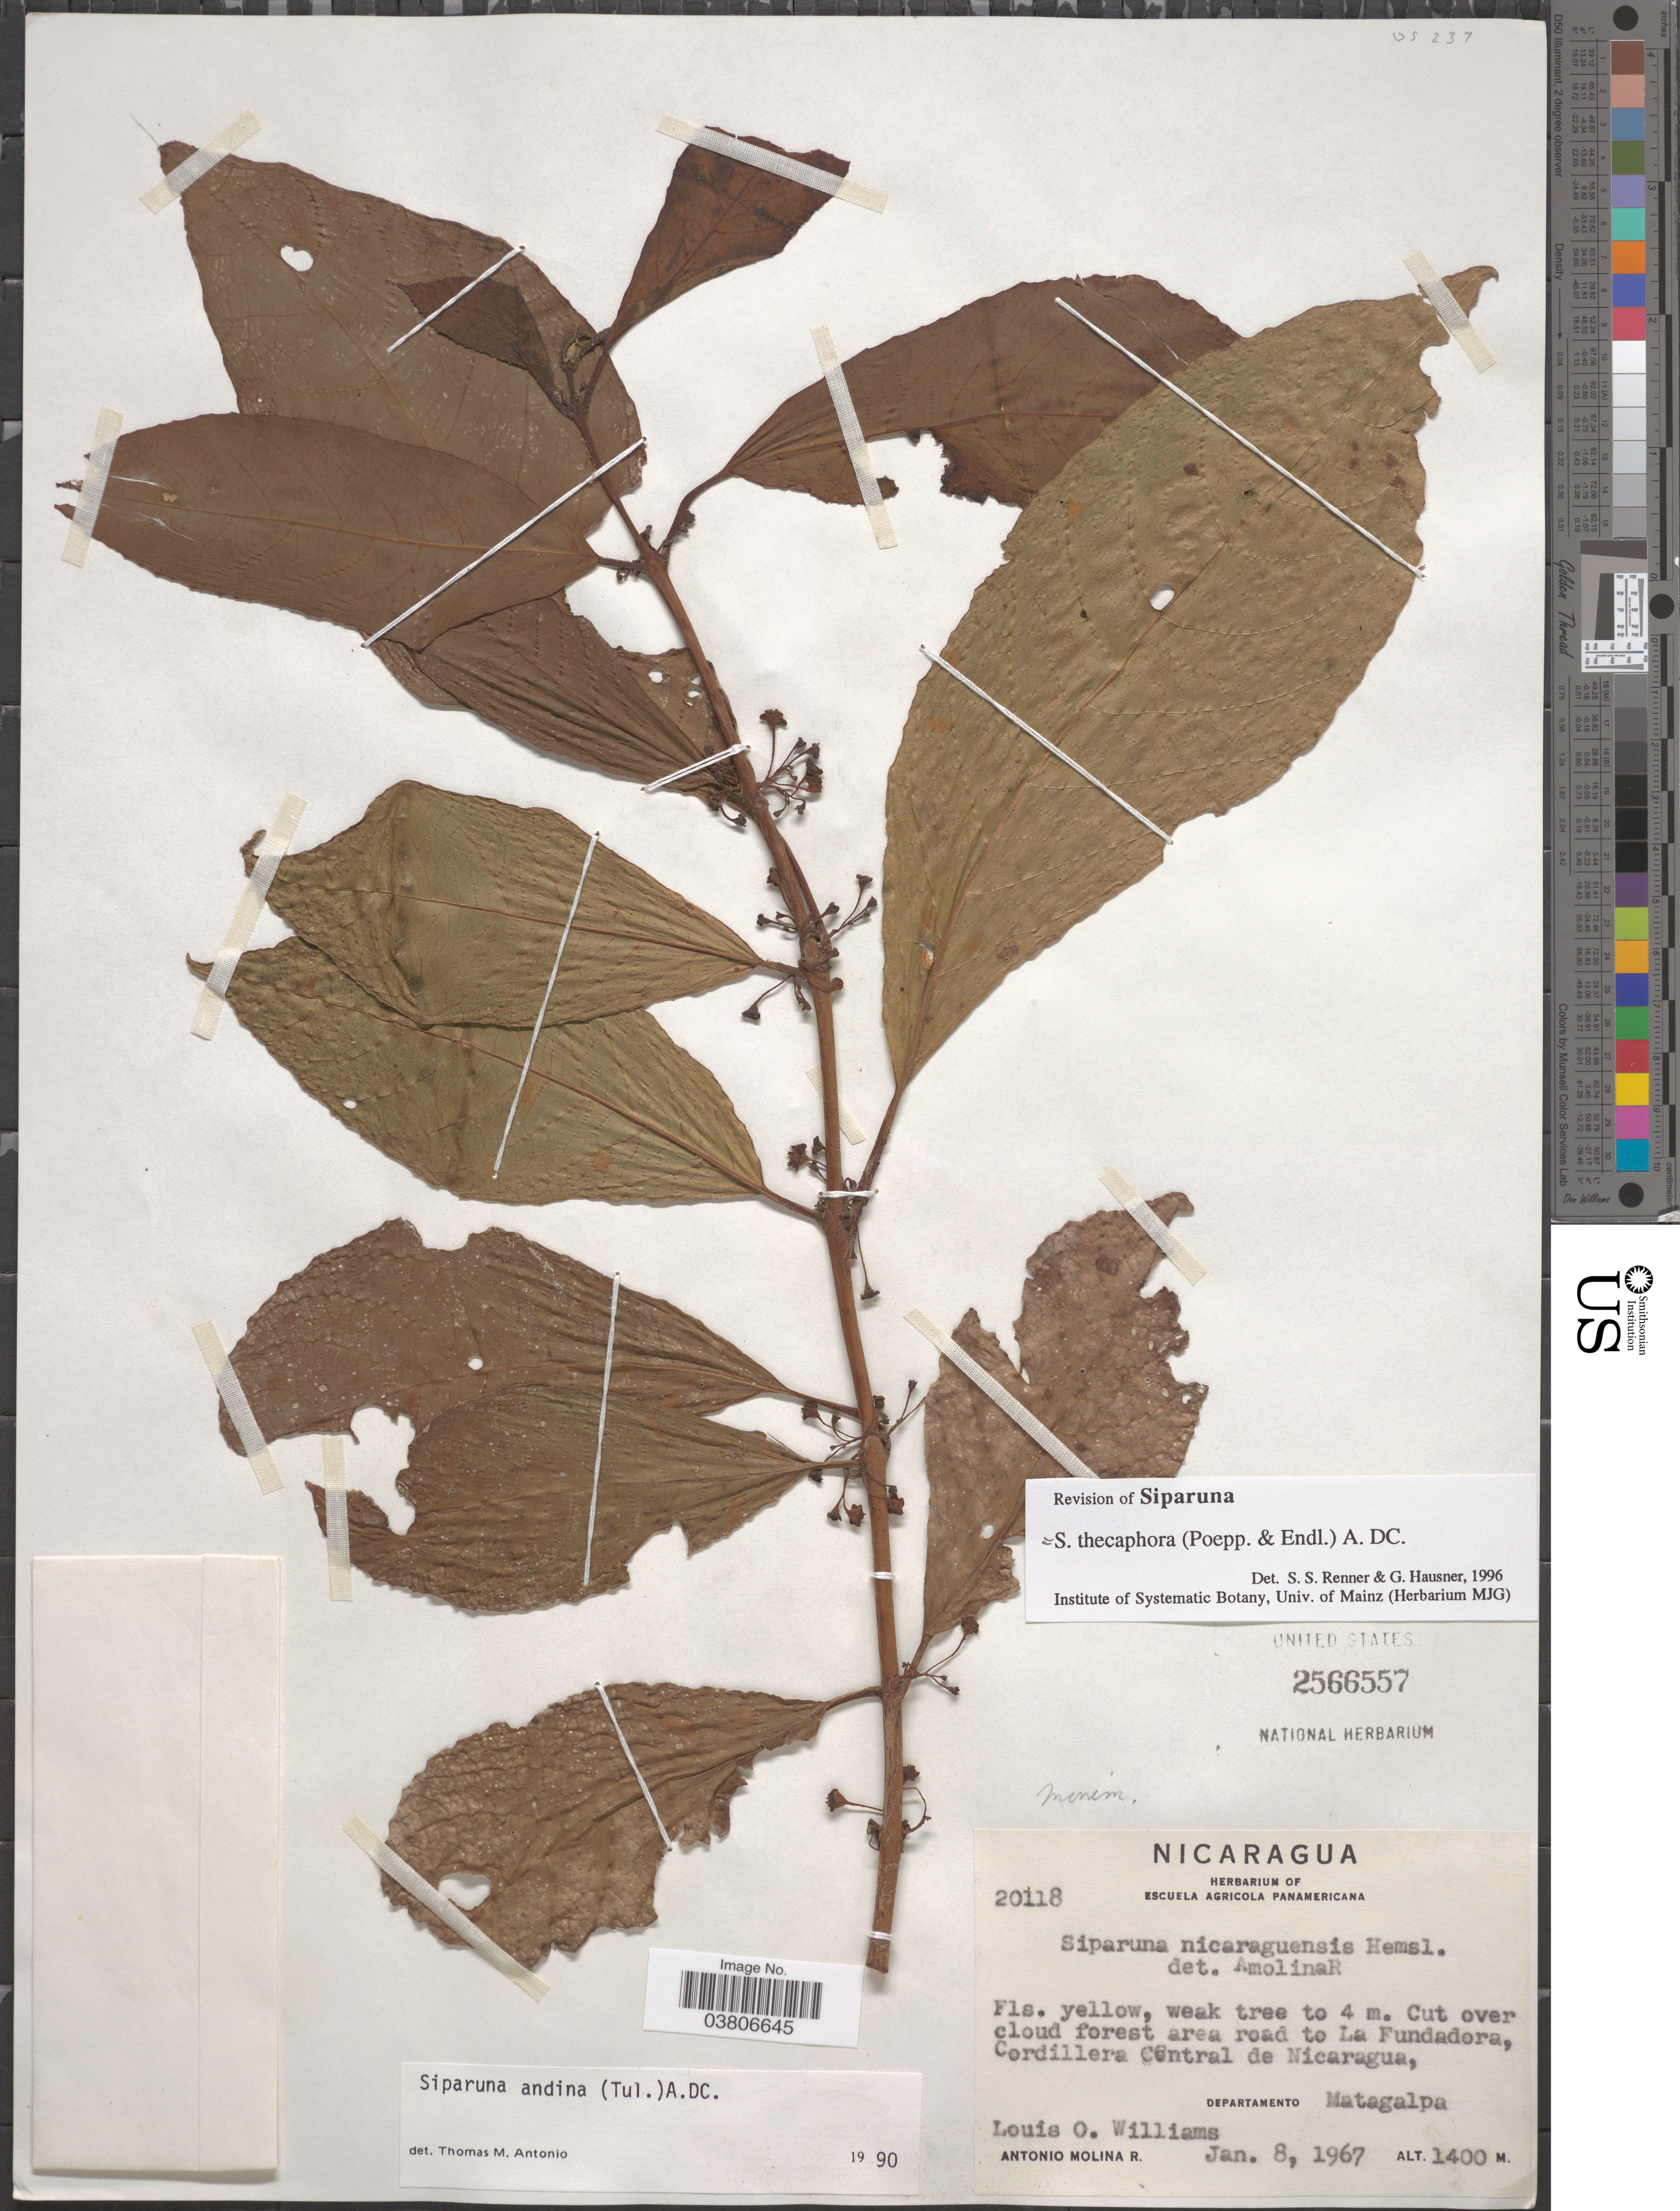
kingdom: Plantae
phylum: Tracheophyta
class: Magnoliopsida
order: Laurales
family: Siparunaceae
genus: Siparuna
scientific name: Siparuna thecaphora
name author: (Poepp. & Endl.) A. DC.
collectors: L. O. Williams & A. Molina R.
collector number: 20118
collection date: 1967-01-08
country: Nicaragua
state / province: Matagalpa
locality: Cut over cloud forest area road to La Fundadora, Cordillera Central de Nicaragua, Departamento Matagalpa.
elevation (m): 1400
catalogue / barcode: US 2566557